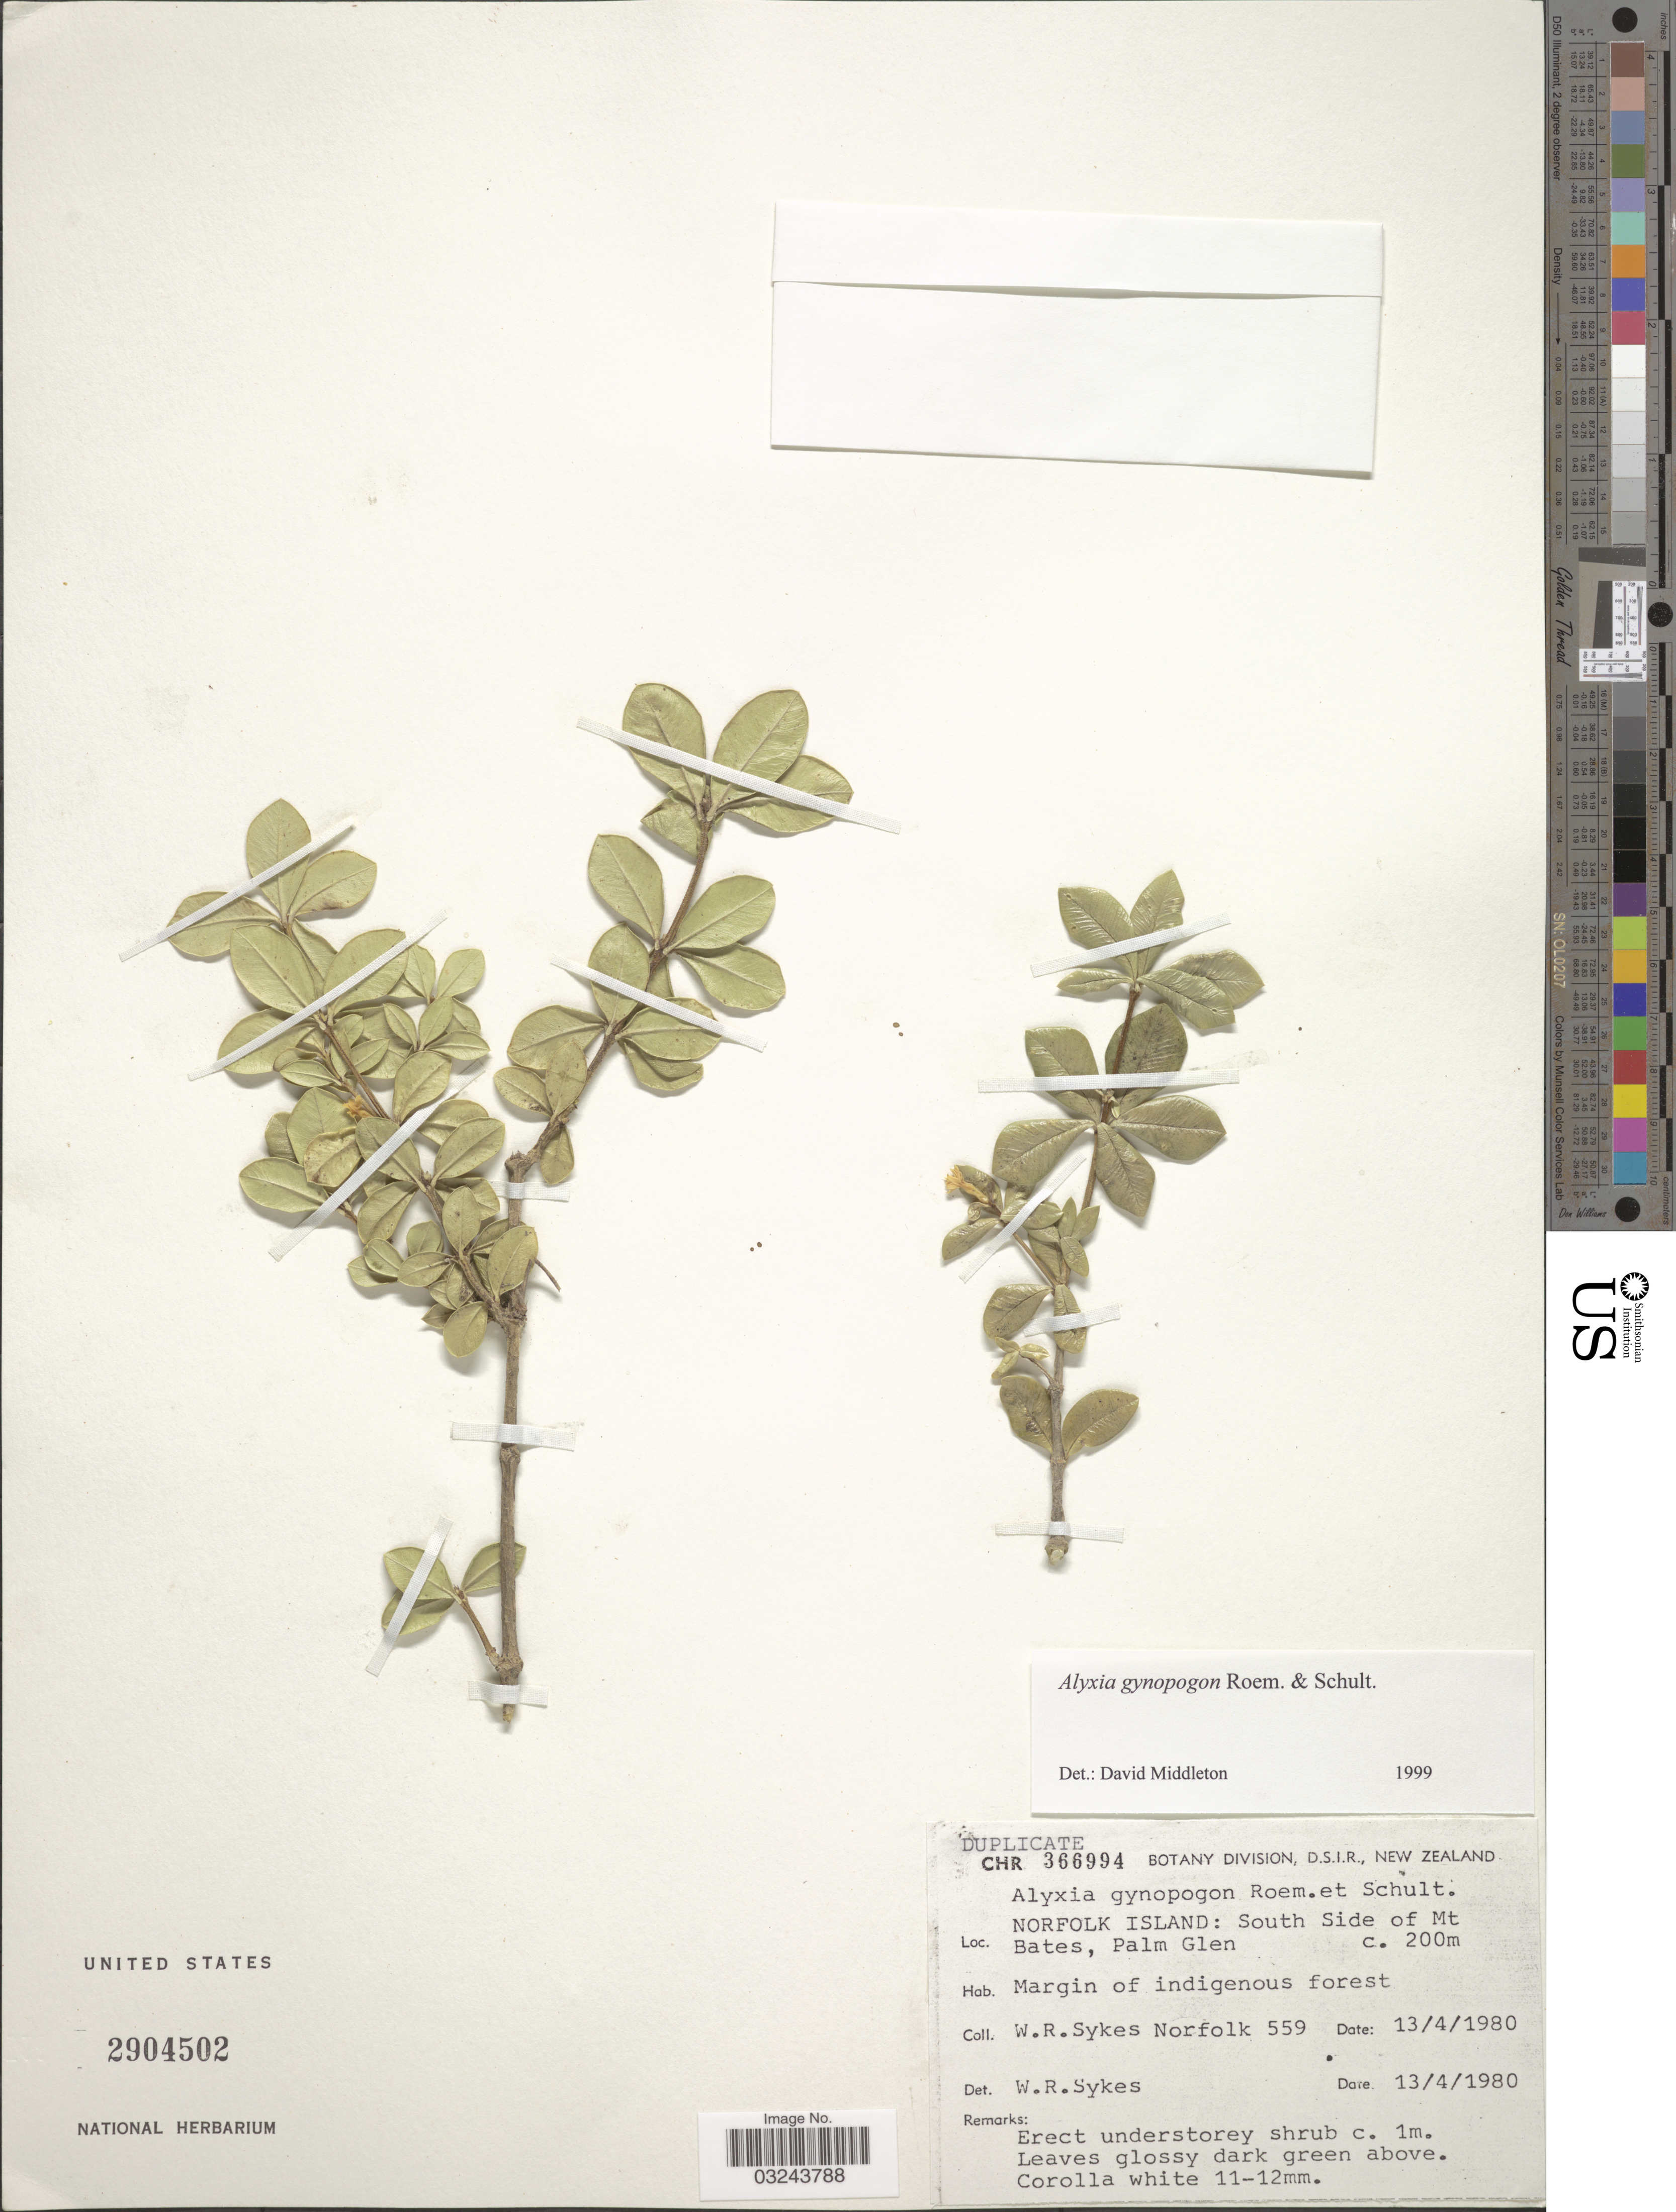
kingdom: Plantae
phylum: Tracheophyta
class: Magnoliopsida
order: Gentianales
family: Apocynaceae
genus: Alyxia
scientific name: Alyxia gynopogon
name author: Roem.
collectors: W. R. Sykes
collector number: Norfolk559?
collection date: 1980-04-13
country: Australia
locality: Norfolk Island: South side of Mt Bates, Palm Glen.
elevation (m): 200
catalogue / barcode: US 2904502